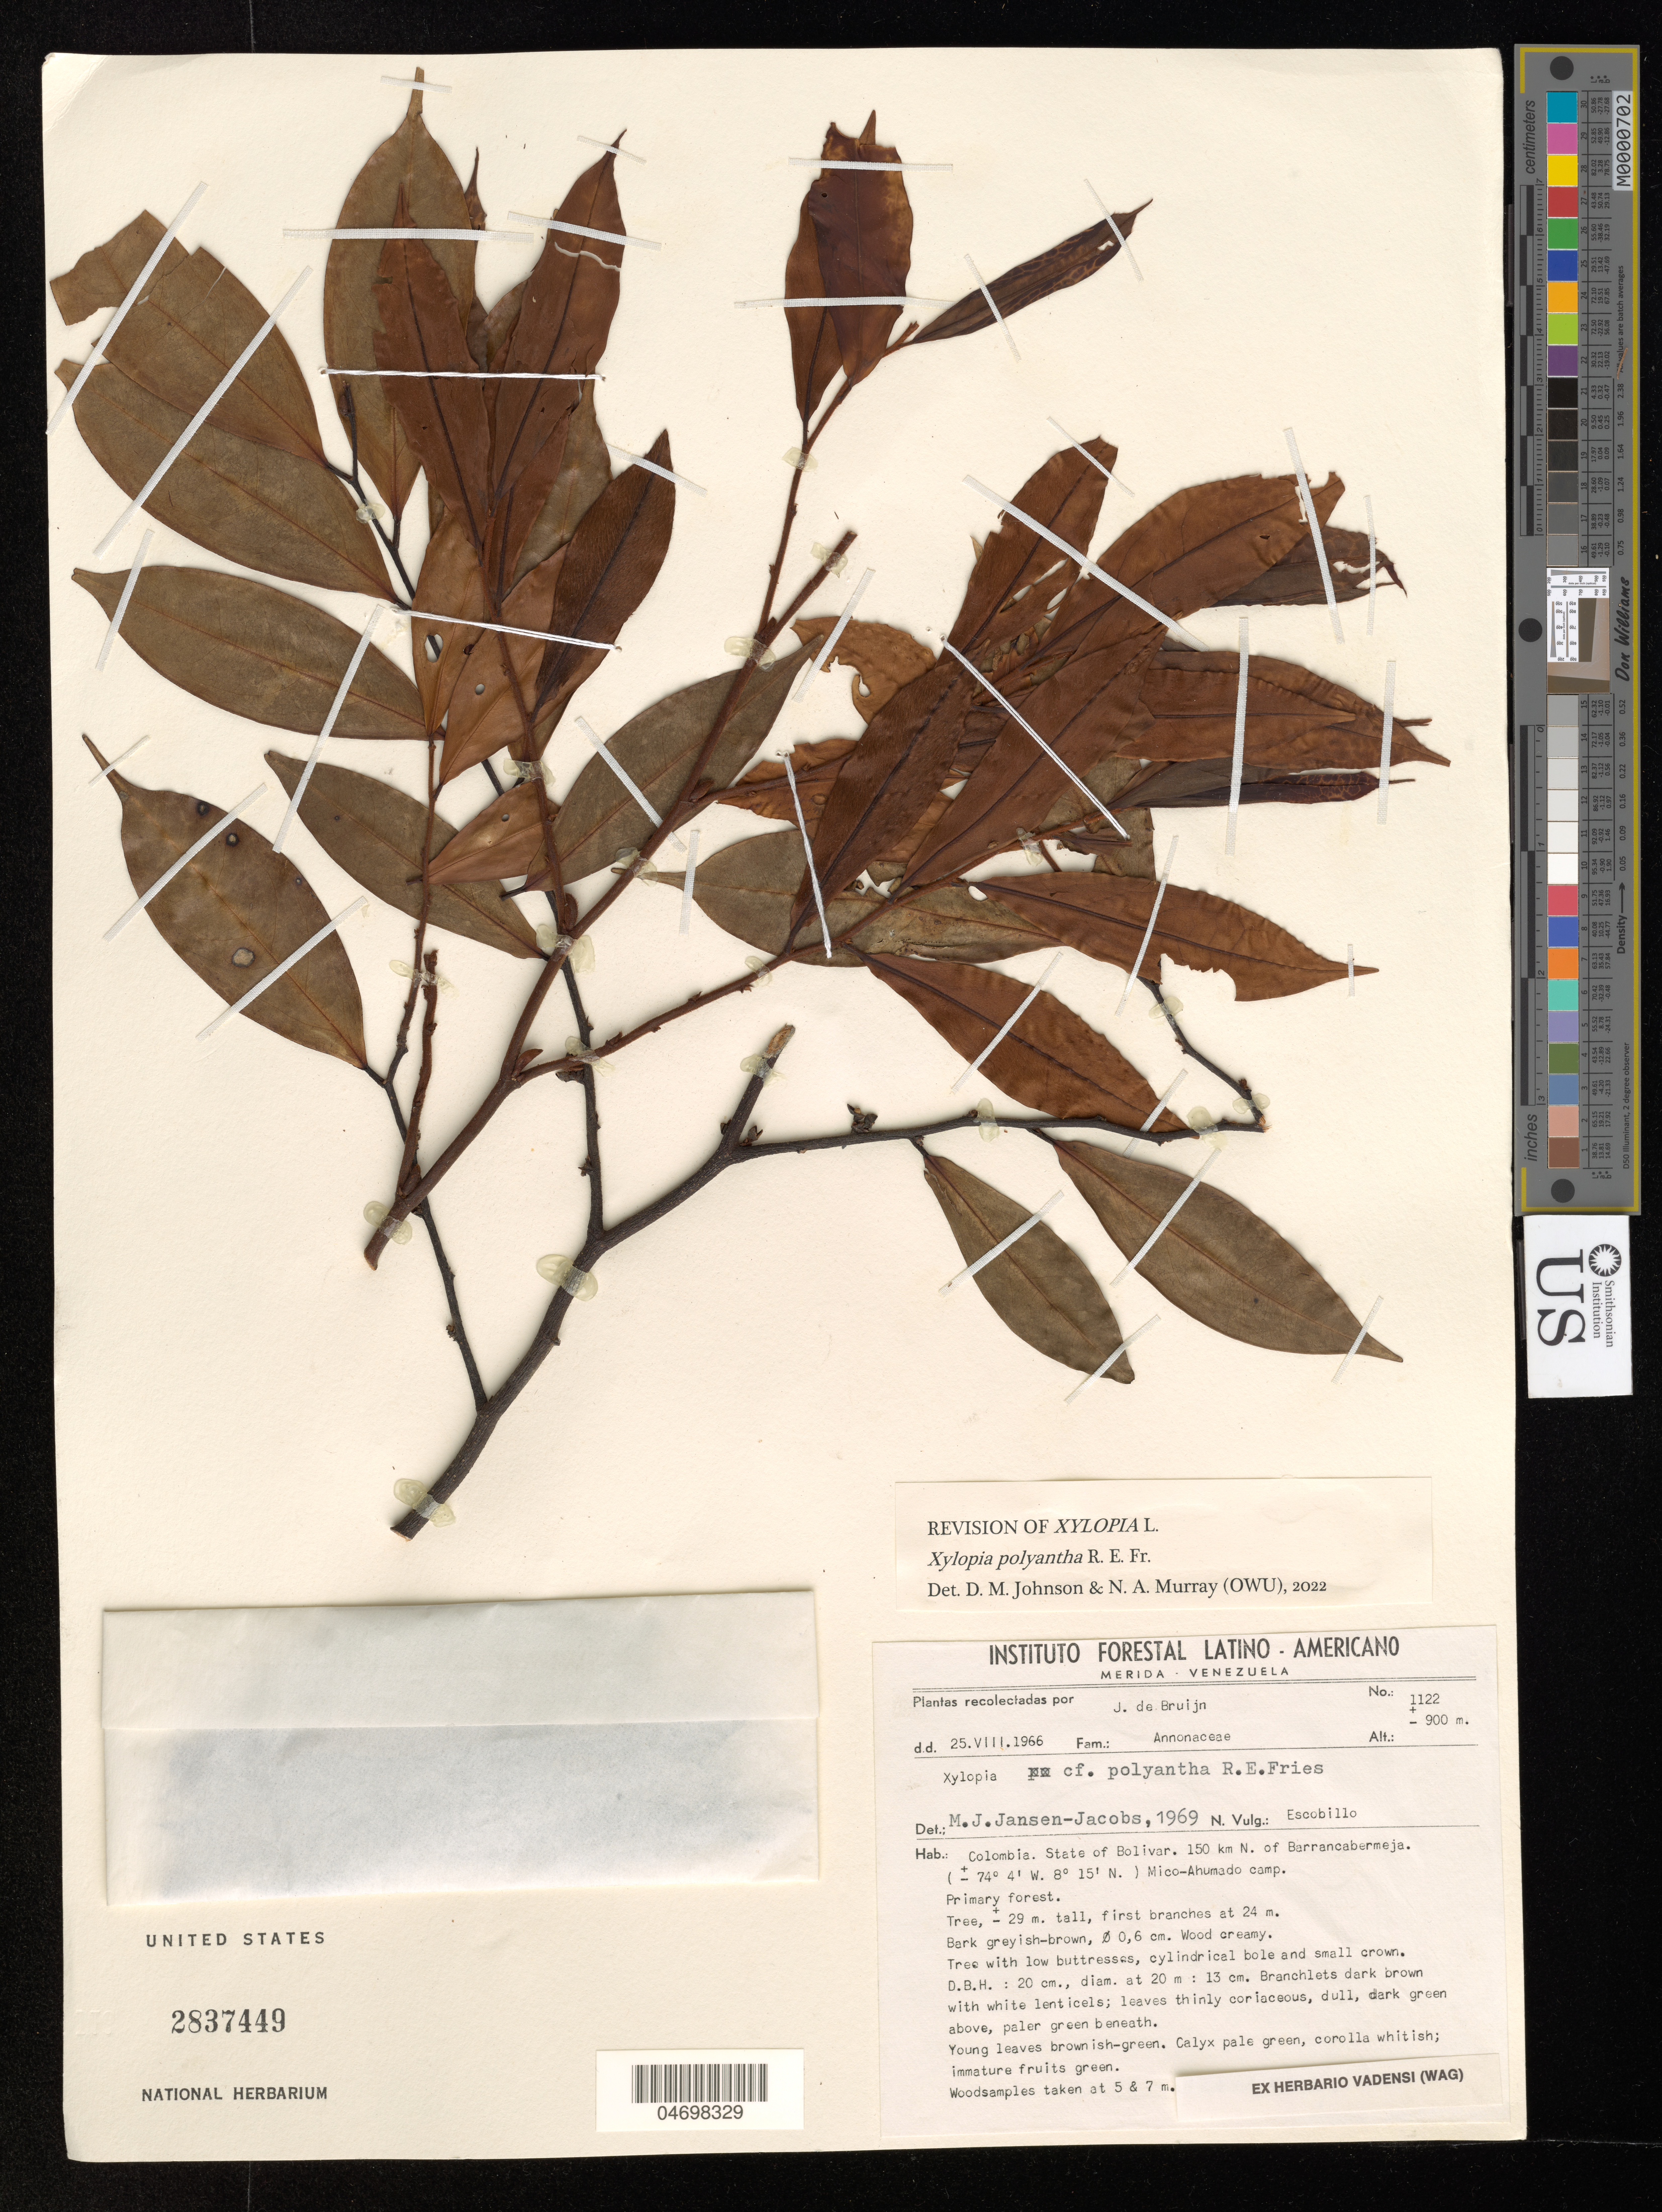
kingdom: Plantae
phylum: Tracheophyta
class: Magnoliopsida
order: Magnoliales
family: Annonaceae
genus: Xylopia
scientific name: Xylopia polyantha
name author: R.E. Fr.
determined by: Johnson, D. M.; Murray, N. A.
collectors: J. Bruijn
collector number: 1122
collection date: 1966-08-25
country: Colombia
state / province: Bolívar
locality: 150 km N. of Barrancabermeja. Mico-Ahumado camp.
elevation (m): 900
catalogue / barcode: US 2837449